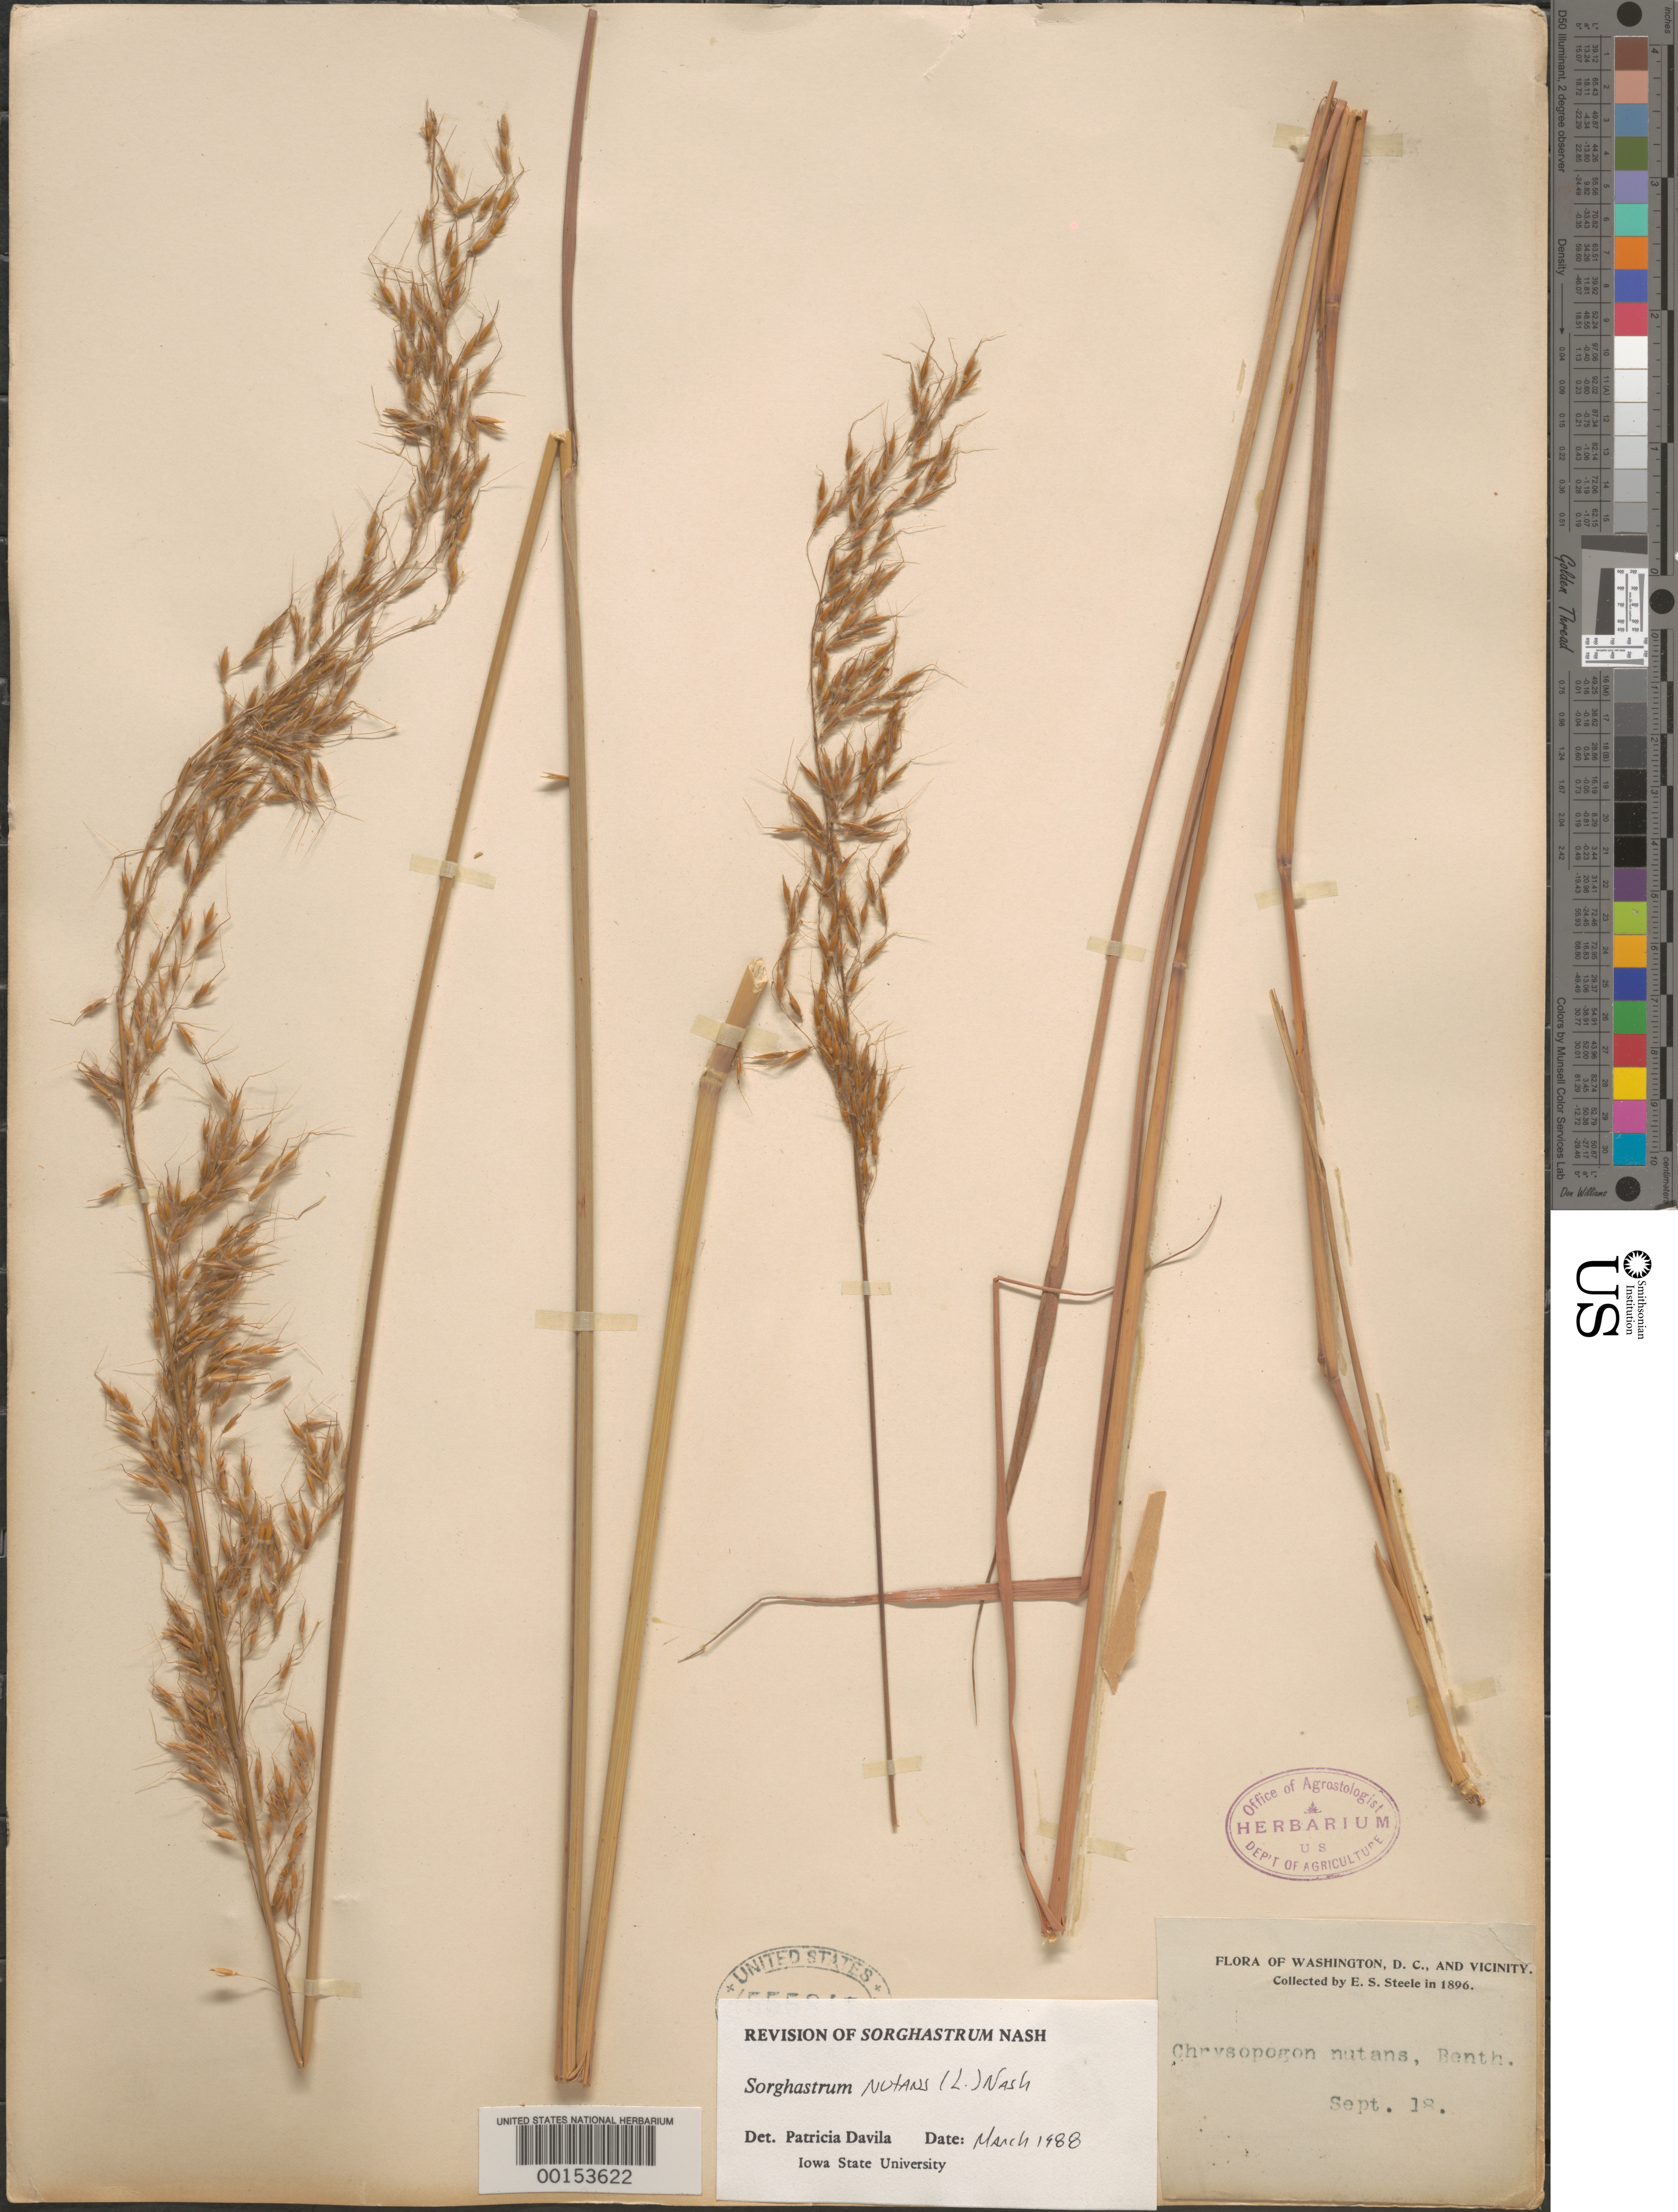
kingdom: Plantae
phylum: Tracheophyta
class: Liliopsida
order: Poales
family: Poaceae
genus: Sorghastrum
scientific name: Sorghastrum nutans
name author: (L.) Nash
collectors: E. Steele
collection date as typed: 18 Sep 1896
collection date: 1896-09-18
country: United States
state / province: District of Columbia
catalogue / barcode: US 555847